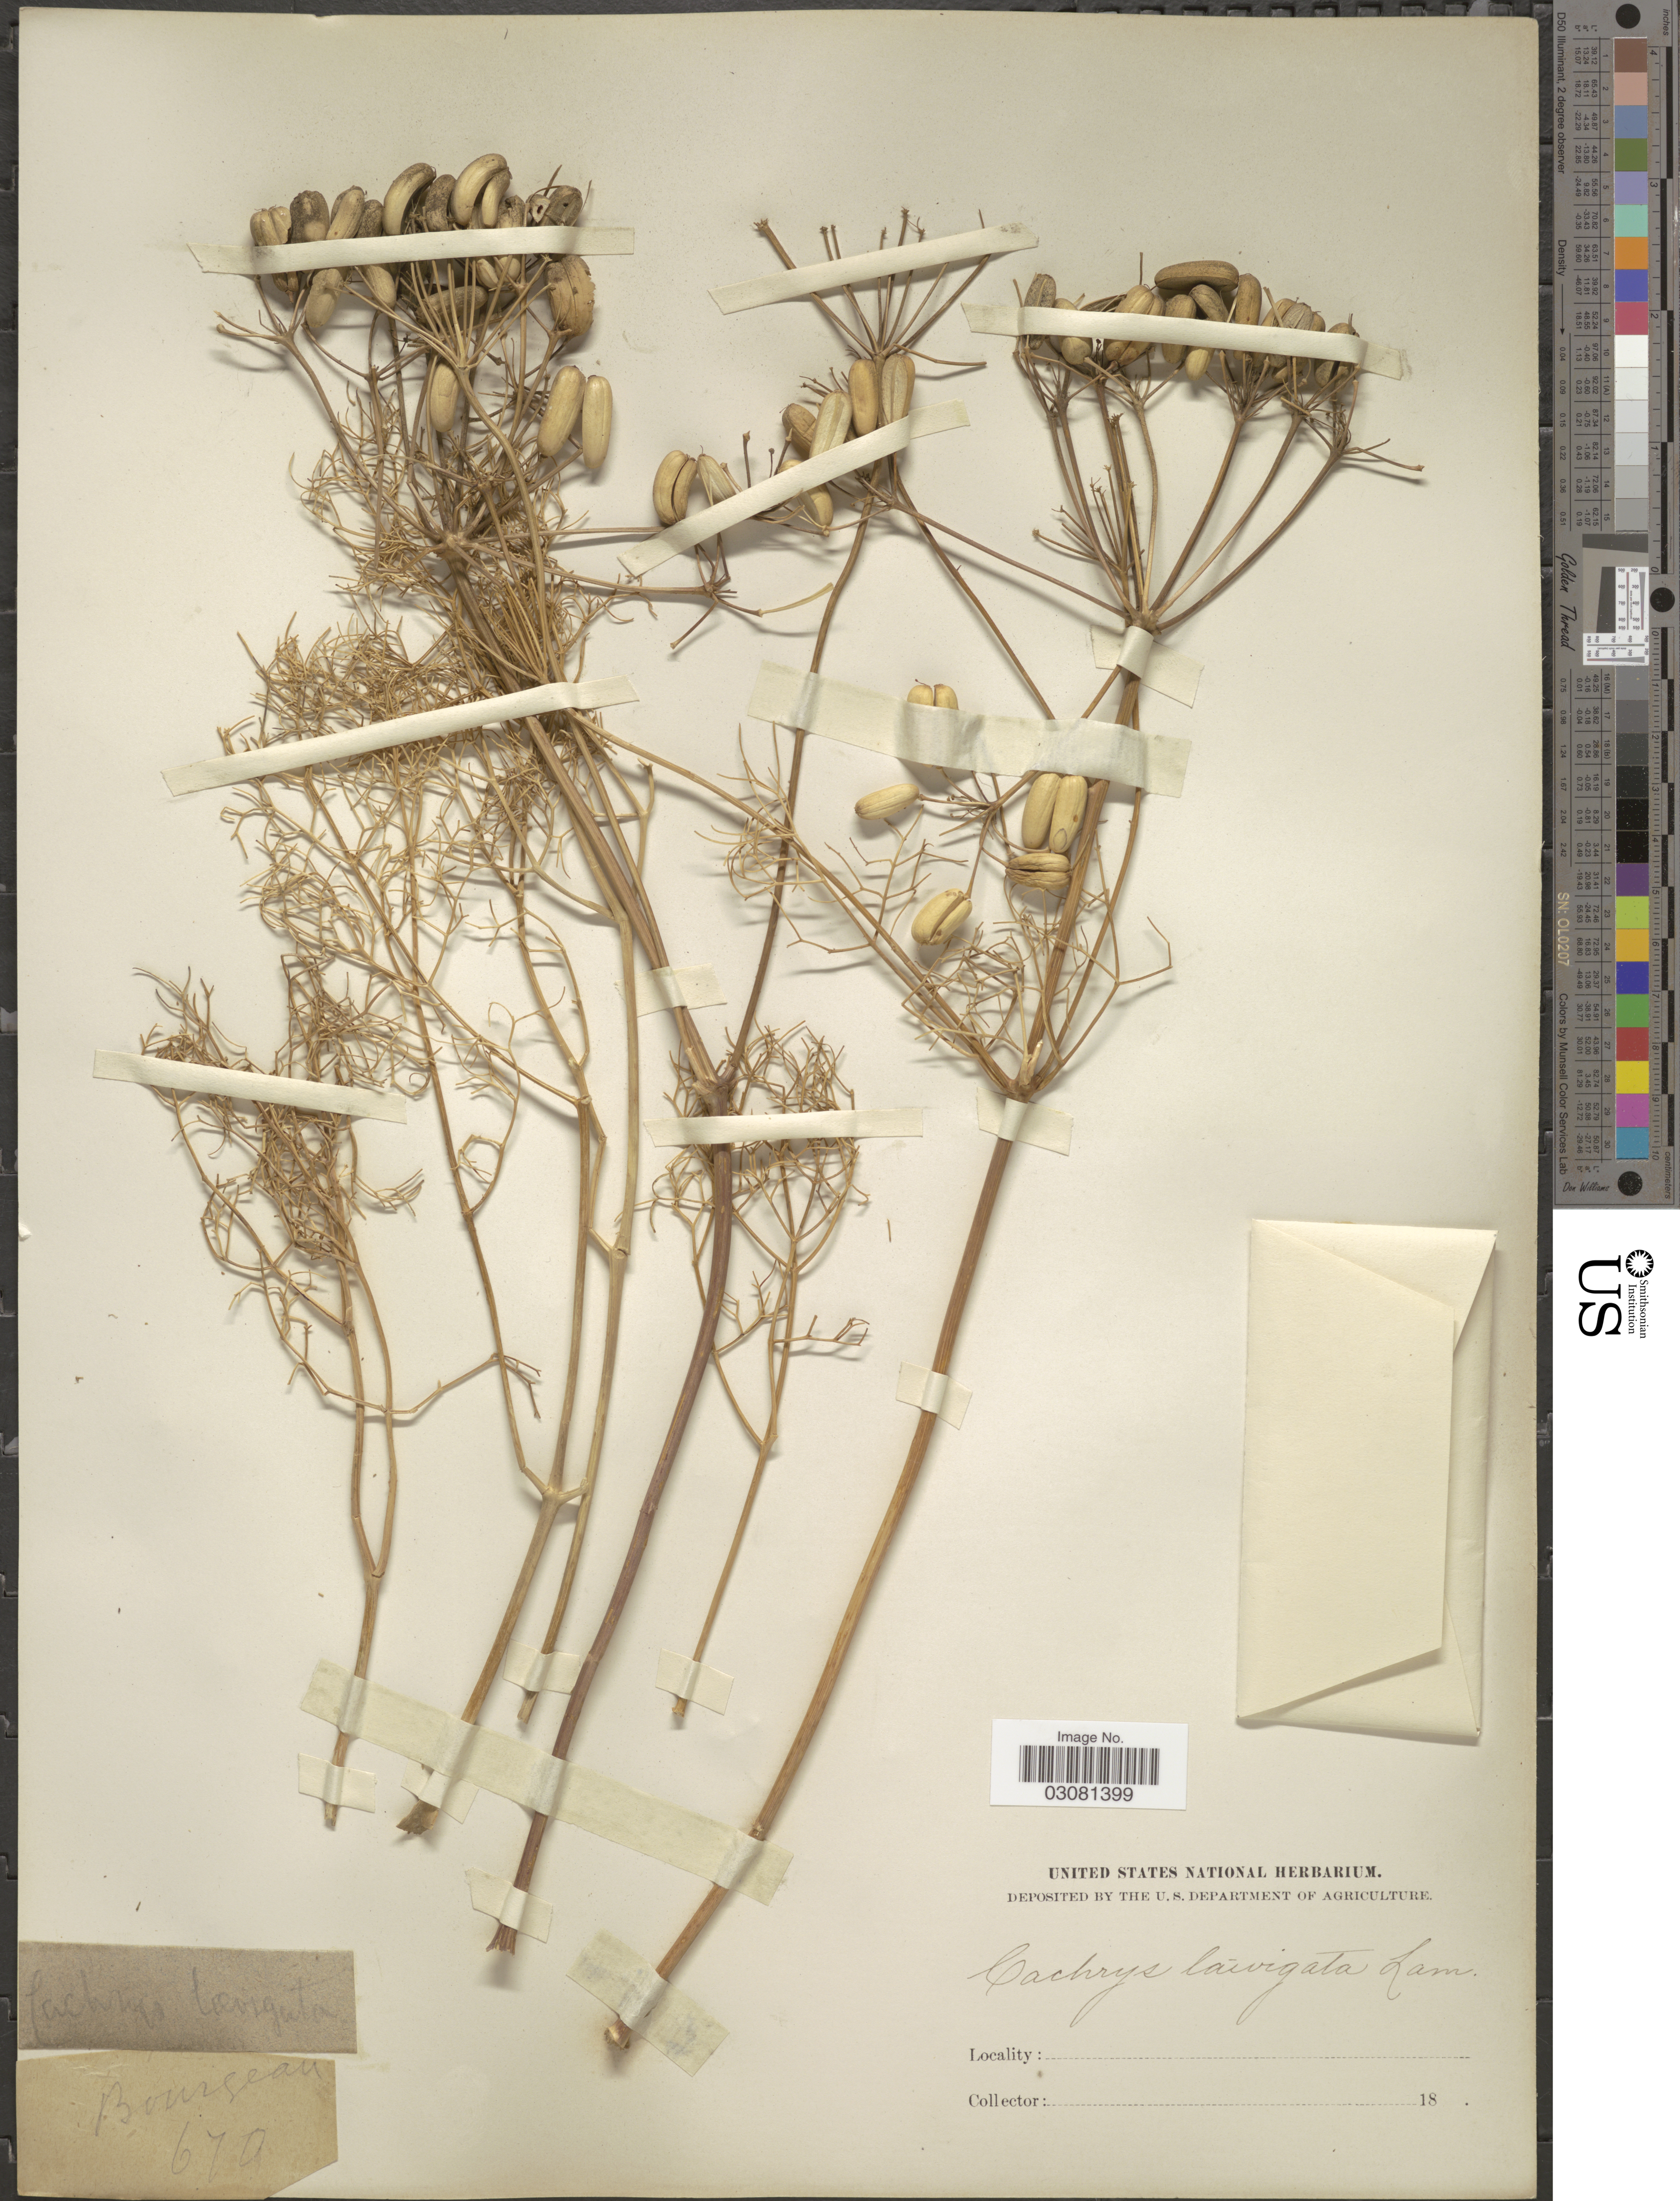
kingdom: Plantae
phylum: Tracheophyta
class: Magnoliopsida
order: Apiales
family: Apiaceae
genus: Cachrys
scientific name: Cachrys laevigata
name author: Lam.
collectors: -. Bourgeau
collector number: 670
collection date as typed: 18